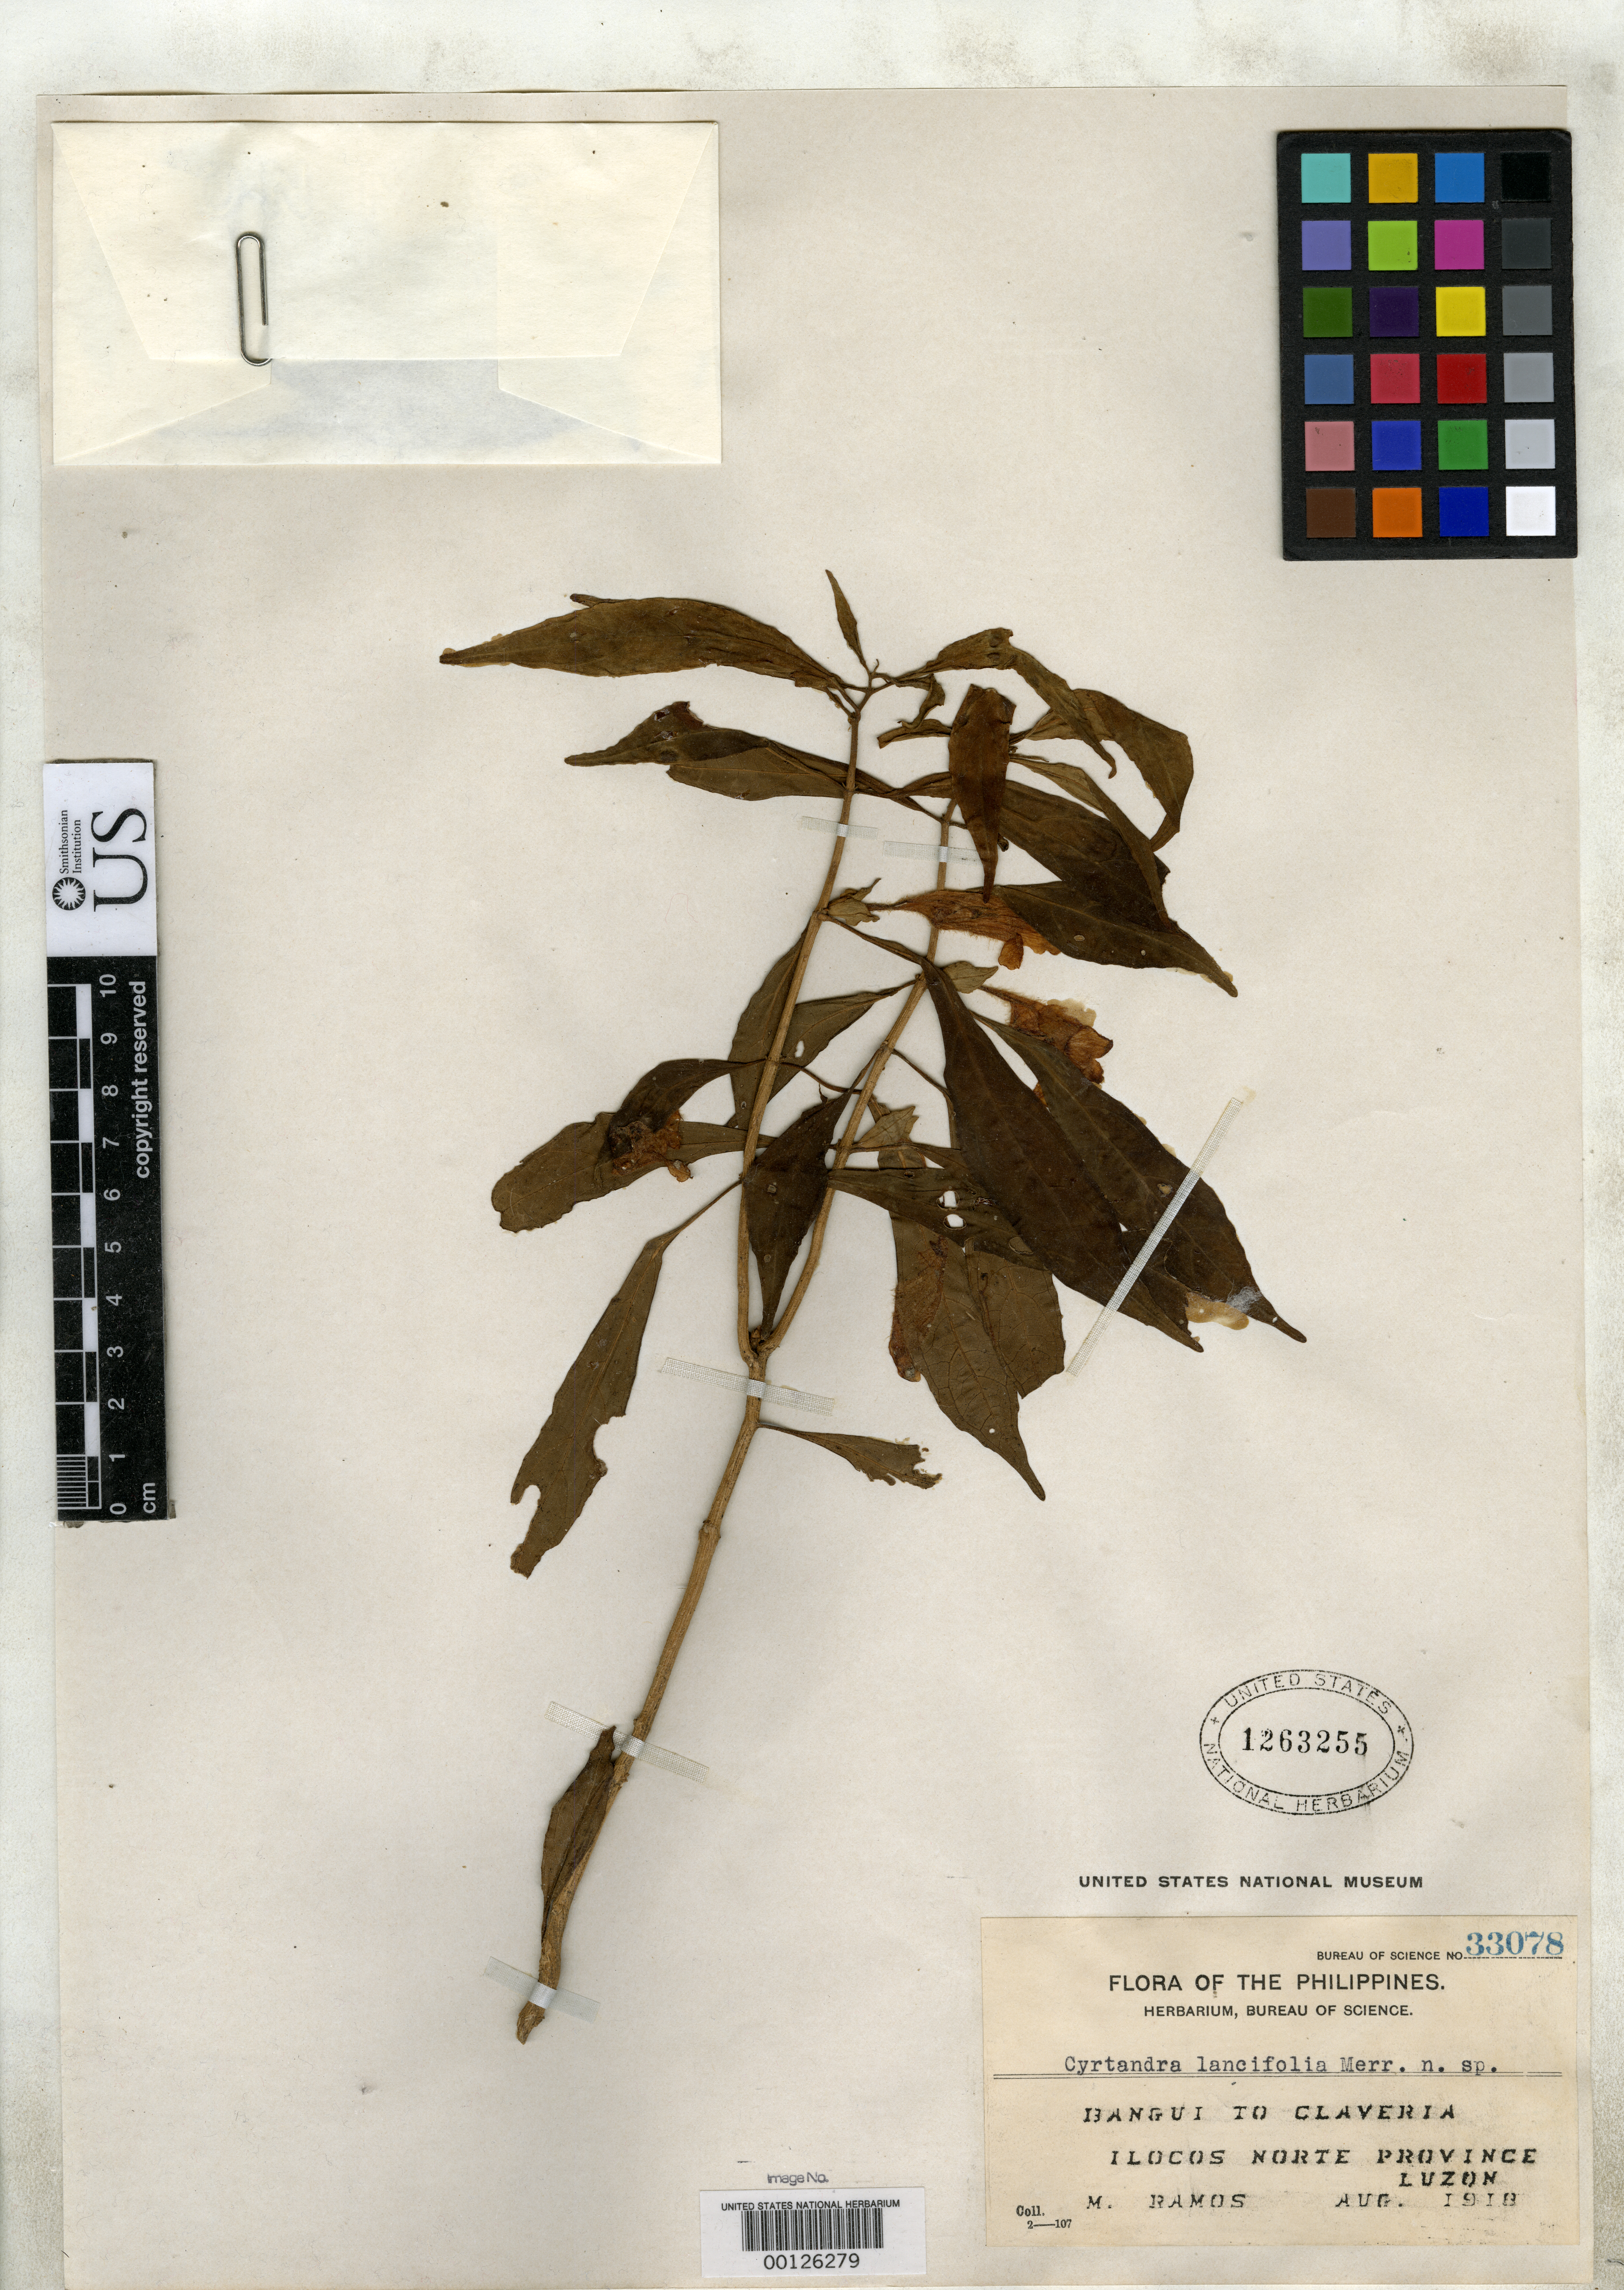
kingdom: Plantae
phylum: Tracheophyta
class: Magnoliopsida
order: Lamiales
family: Gesneriaceae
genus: Cyrtandra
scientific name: Cyrtandra lancifolia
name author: Merr.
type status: Isolectotype; Type Collection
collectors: M. Ramos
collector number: Bur. Sci. 33078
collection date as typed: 29 Aug 1918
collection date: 1918-08-29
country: Philippines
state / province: Ilocos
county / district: Ilocos Norte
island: Luzon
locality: Between Bangui & Claveria.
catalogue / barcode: US 1263255